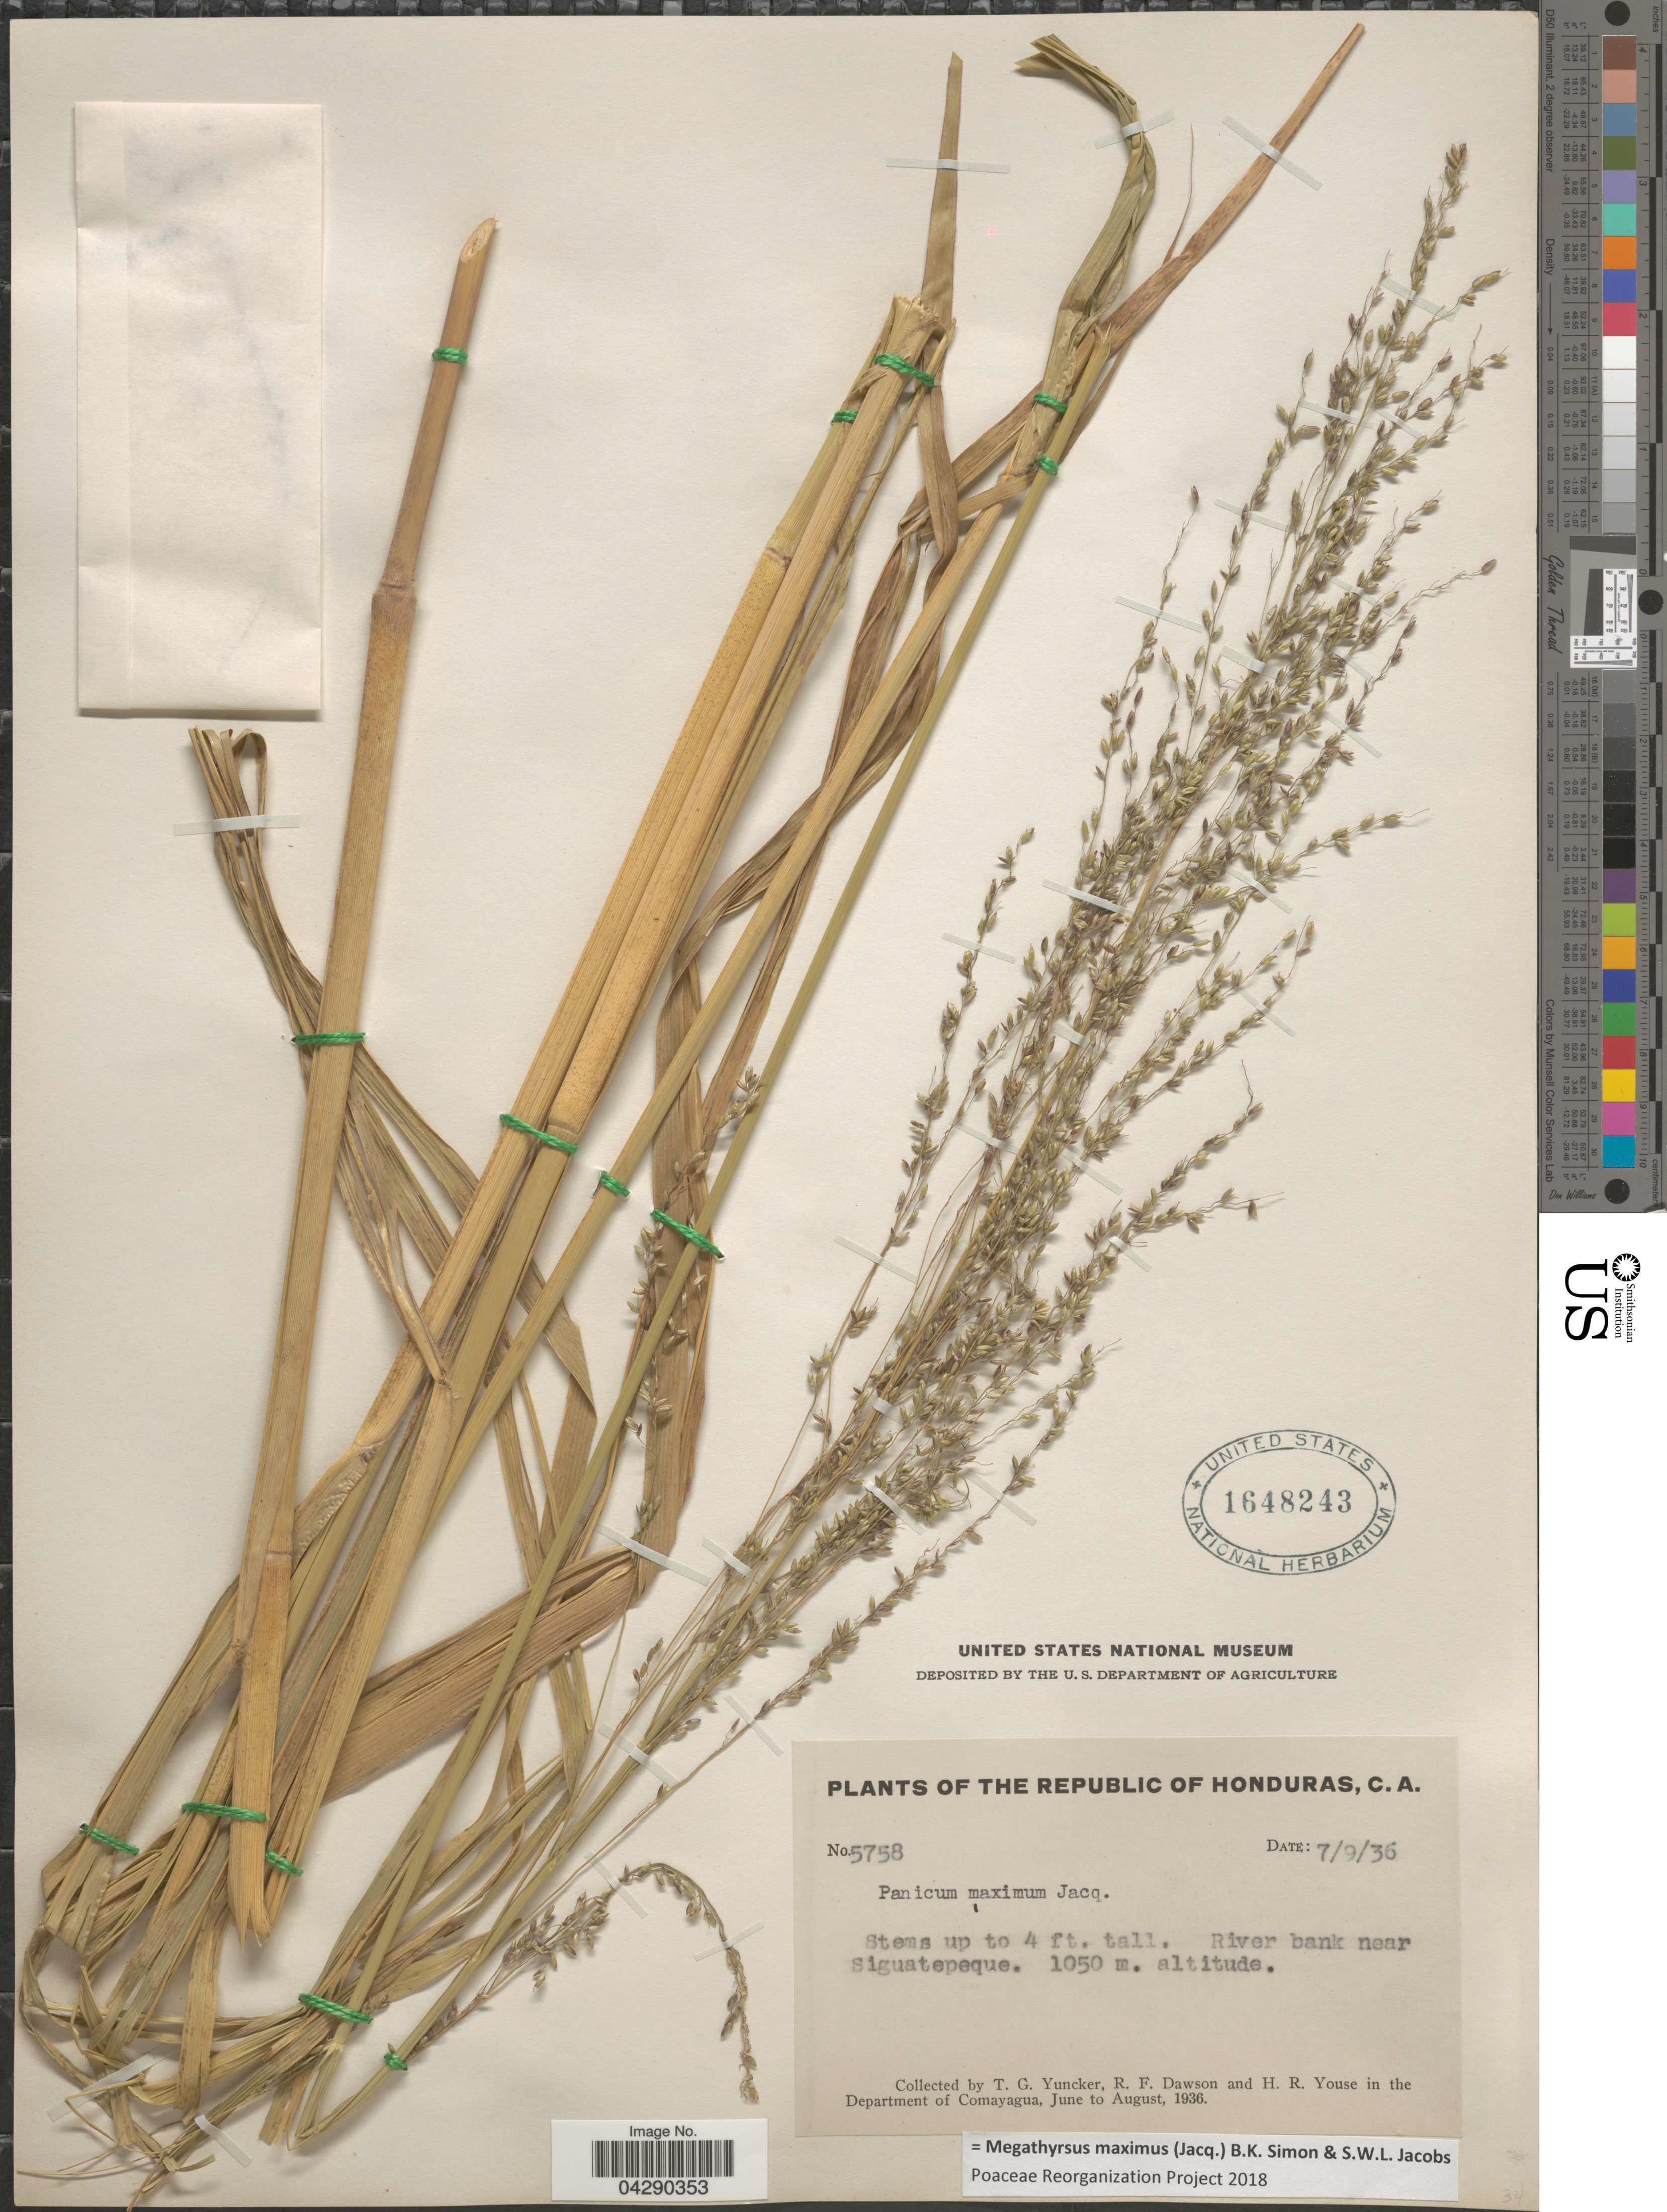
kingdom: Plantae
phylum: Tracheophyta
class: Liliopsida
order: Poales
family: Poaceae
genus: Megathyrsus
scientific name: Megathyrsus maximus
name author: (Jacq.) B.K. Simon & S.W.L. Jacobs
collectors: T. G. Yuncker, R. F. Dawson & H. Youse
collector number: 5758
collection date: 1936-09-07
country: Honduras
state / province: Comayagua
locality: The Republic of Honduras. River bank near Siguatepeque. In the Department of Comayagua.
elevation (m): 1050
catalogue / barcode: US 1648243